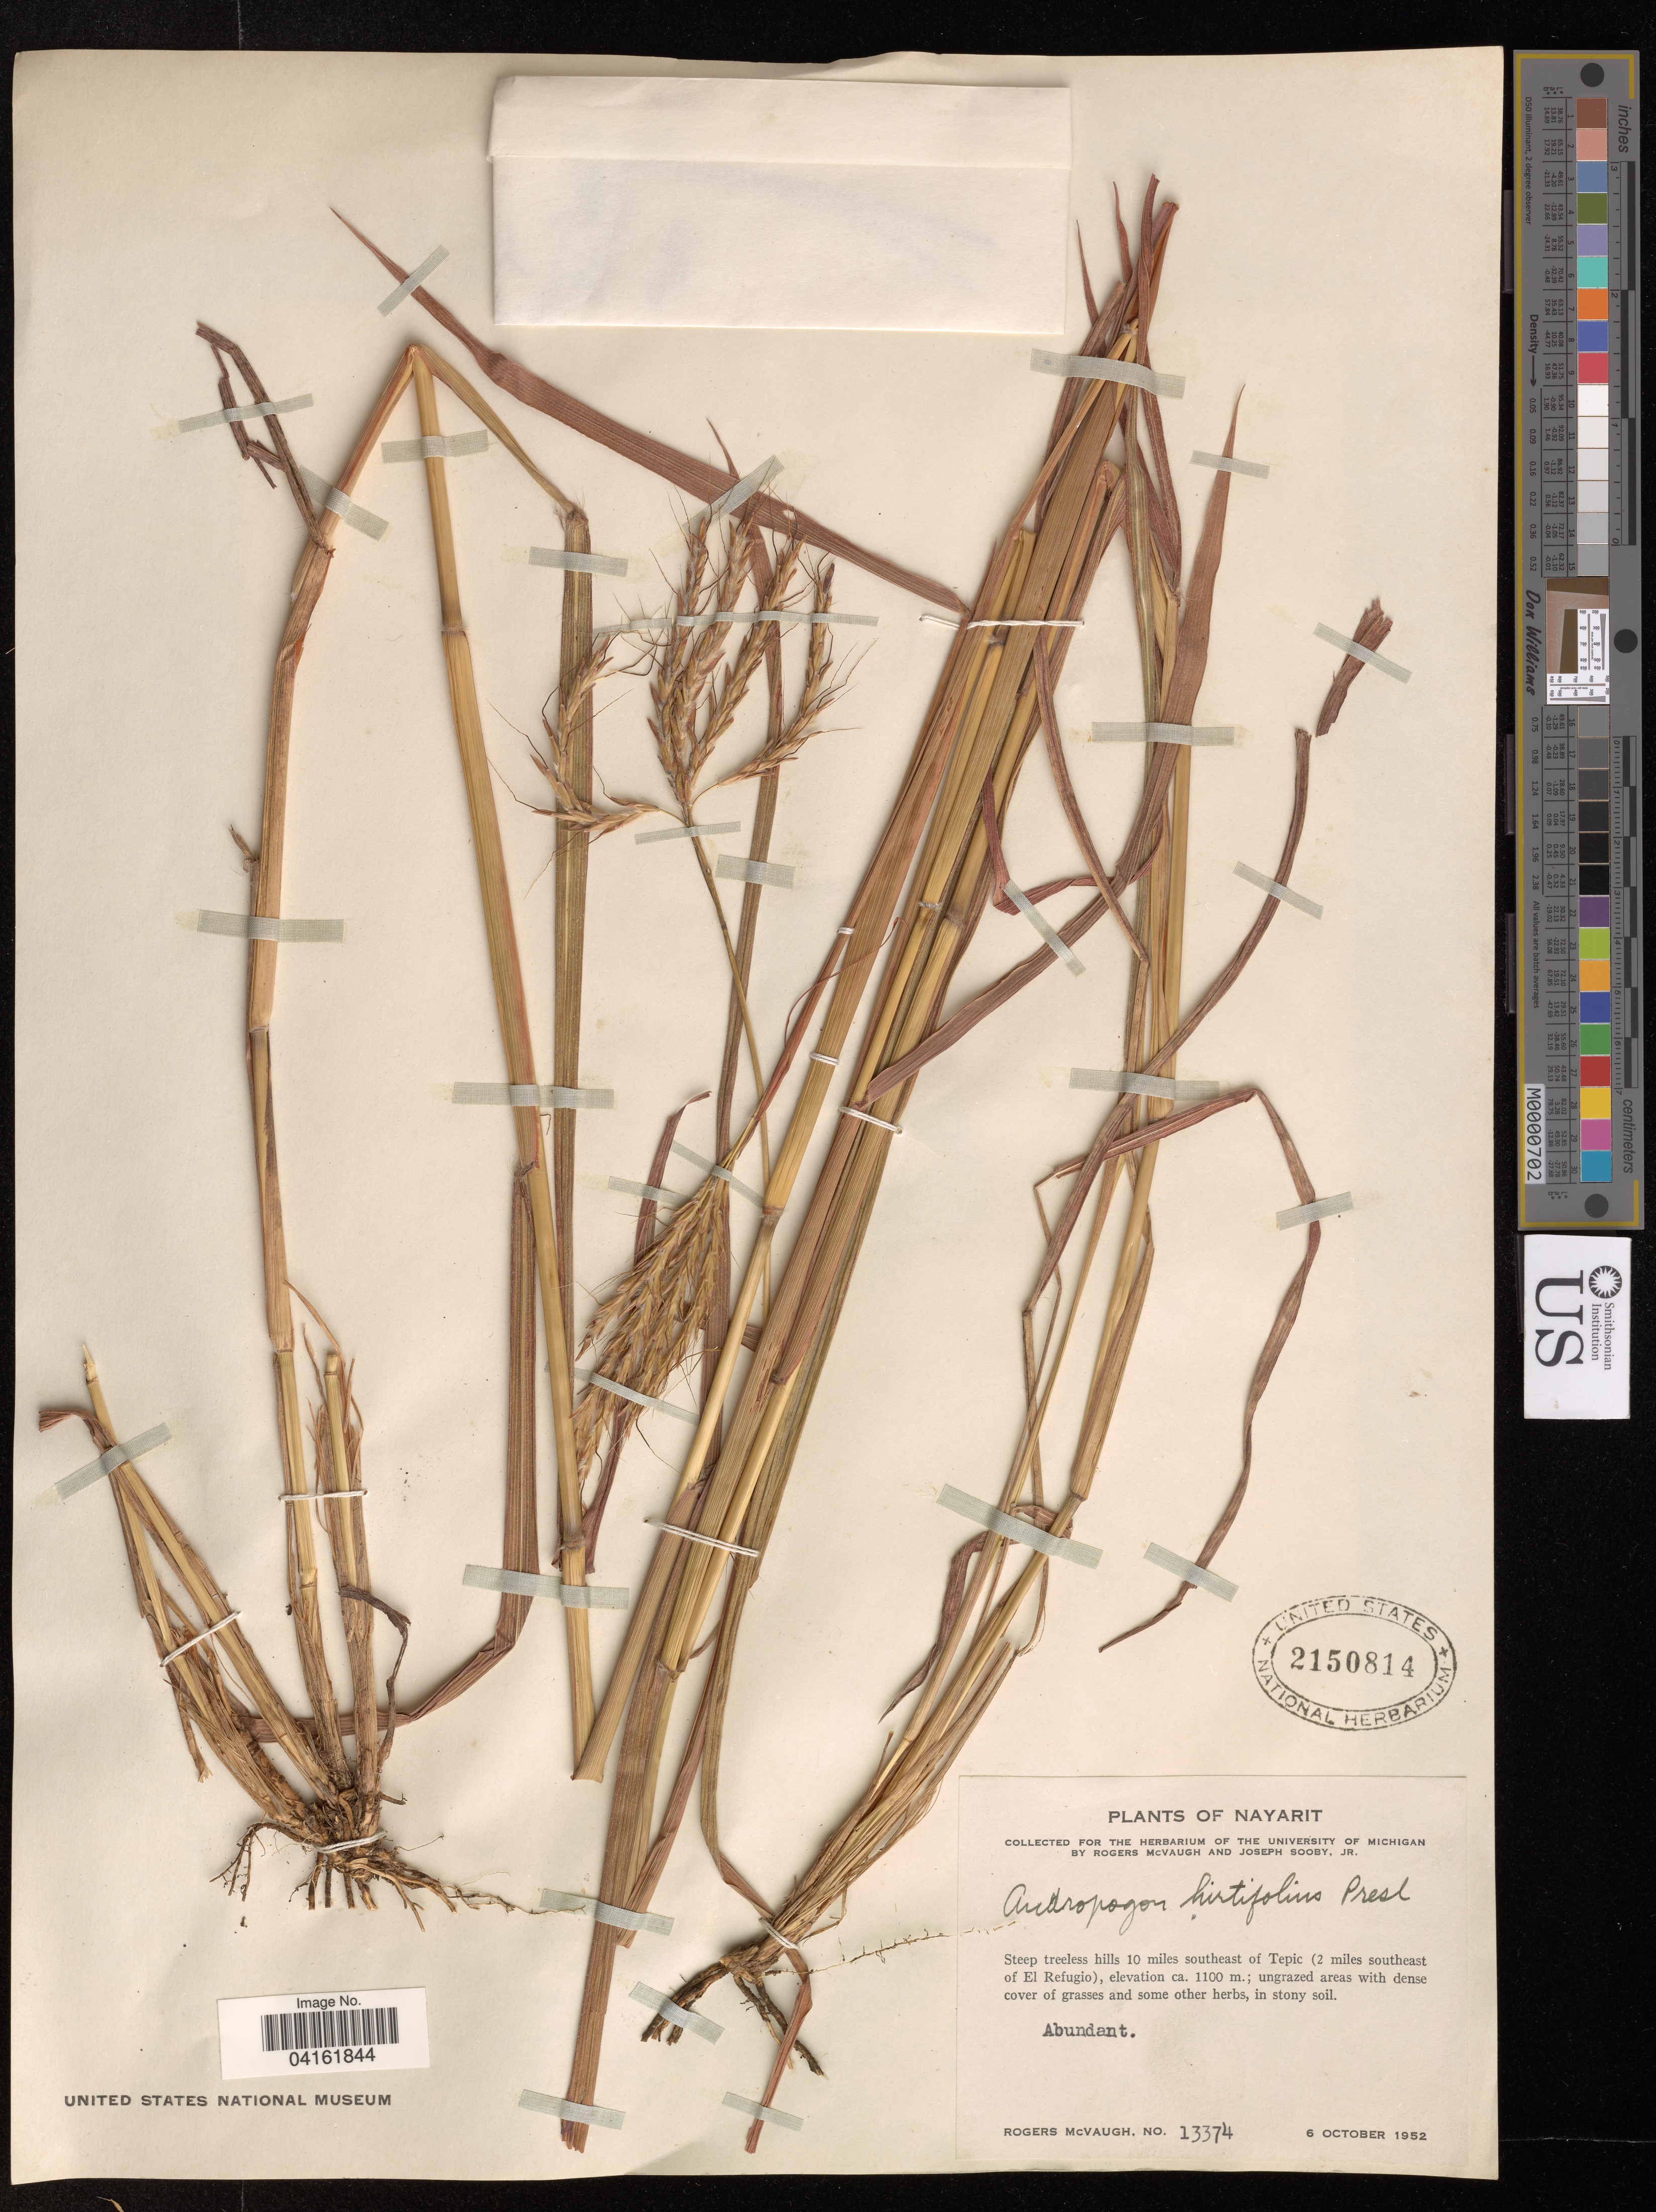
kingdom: Plantae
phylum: Tracheophyta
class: Liliopsida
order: Poales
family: Poaceae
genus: Andropogon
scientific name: Andropogon hirtifolius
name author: C. Presl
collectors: R. McVaugh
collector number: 13374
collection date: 1952-10-06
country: Mexico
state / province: Nayarit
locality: Steep treeless hills 10 miles southeast of Tepic (2 miles southeast of El Refugio).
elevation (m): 1100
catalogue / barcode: US 2150814